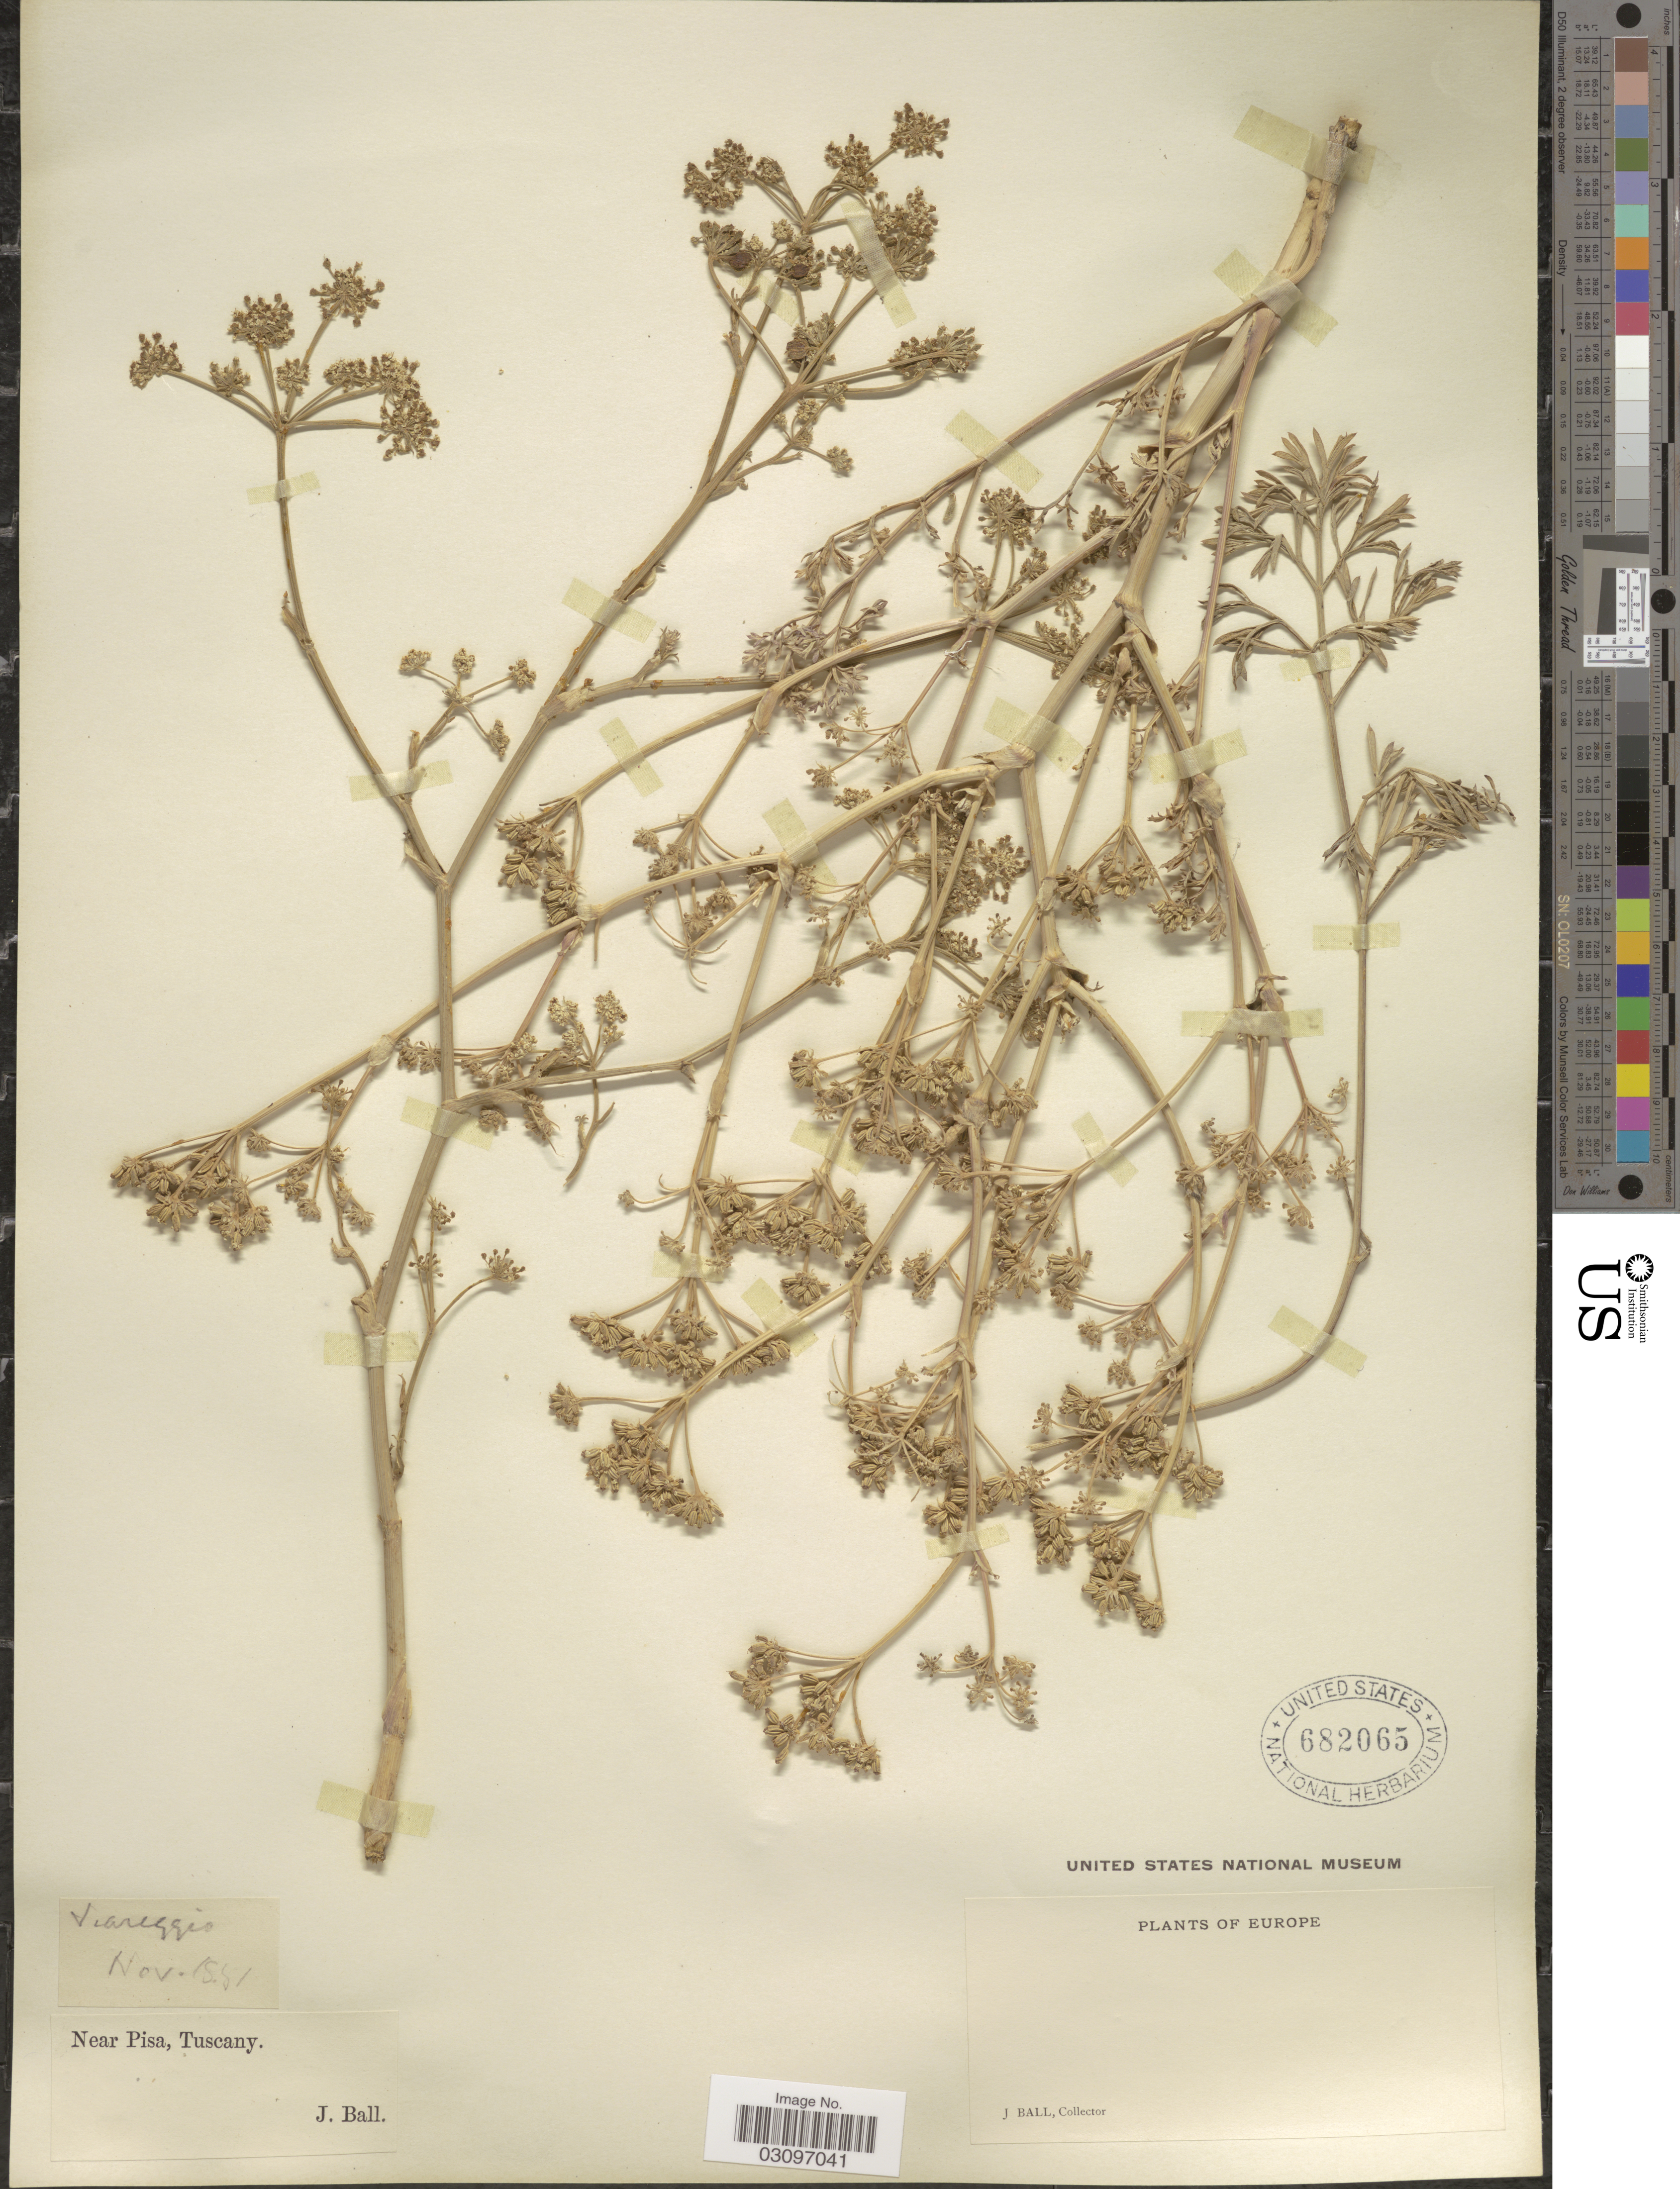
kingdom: Plantae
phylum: Tracheophyta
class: Magnoliopsida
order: Apiales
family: Apiaceae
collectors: J. Ball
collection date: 1881-11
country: Italy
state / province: Tuscany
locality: Viareggio. Near Pisa.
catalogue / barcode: US 682065